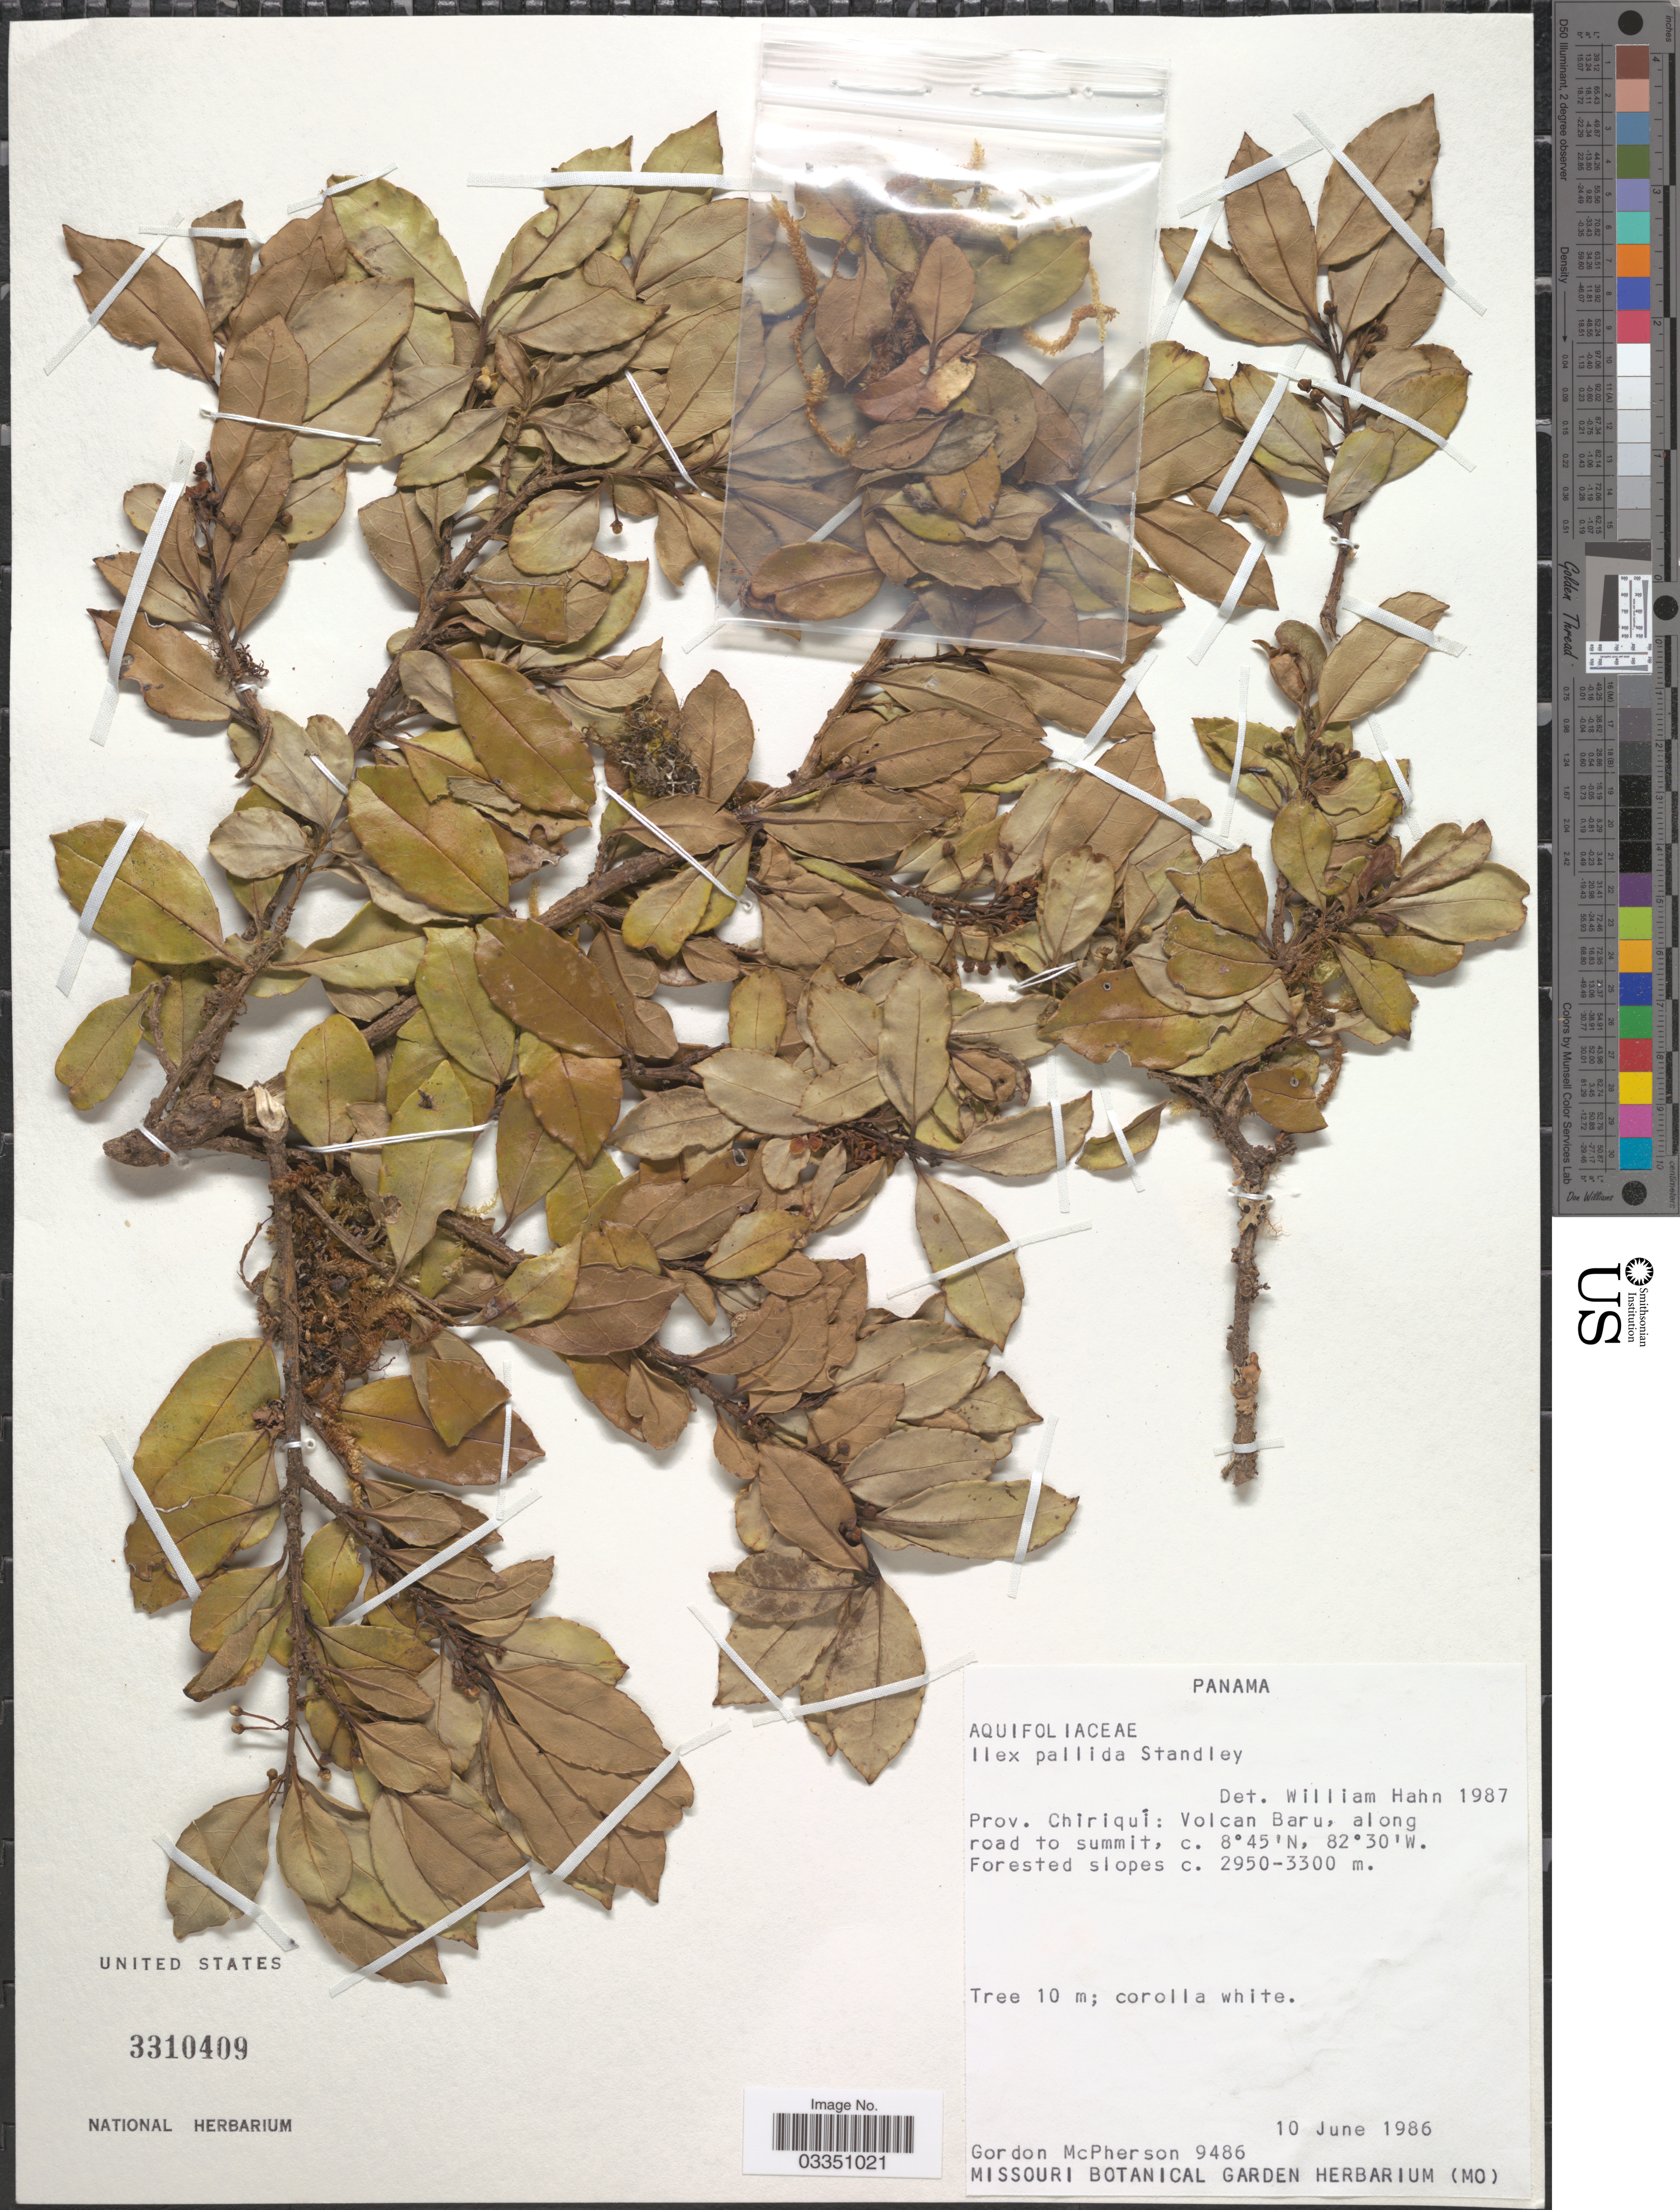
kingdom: Plantae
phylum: Tracheophyta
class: Magnoliopsida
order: Aquifoliales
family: Aquifoliaceae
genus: Ilex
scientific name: Ilex pallida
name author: Standl.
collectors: G. D. McPherson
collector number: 9486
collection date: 1986-06-10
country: Panama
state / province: Chiriqui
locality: Volcan Baru, along road to summit.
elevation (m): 2950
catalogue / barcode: US 3310409